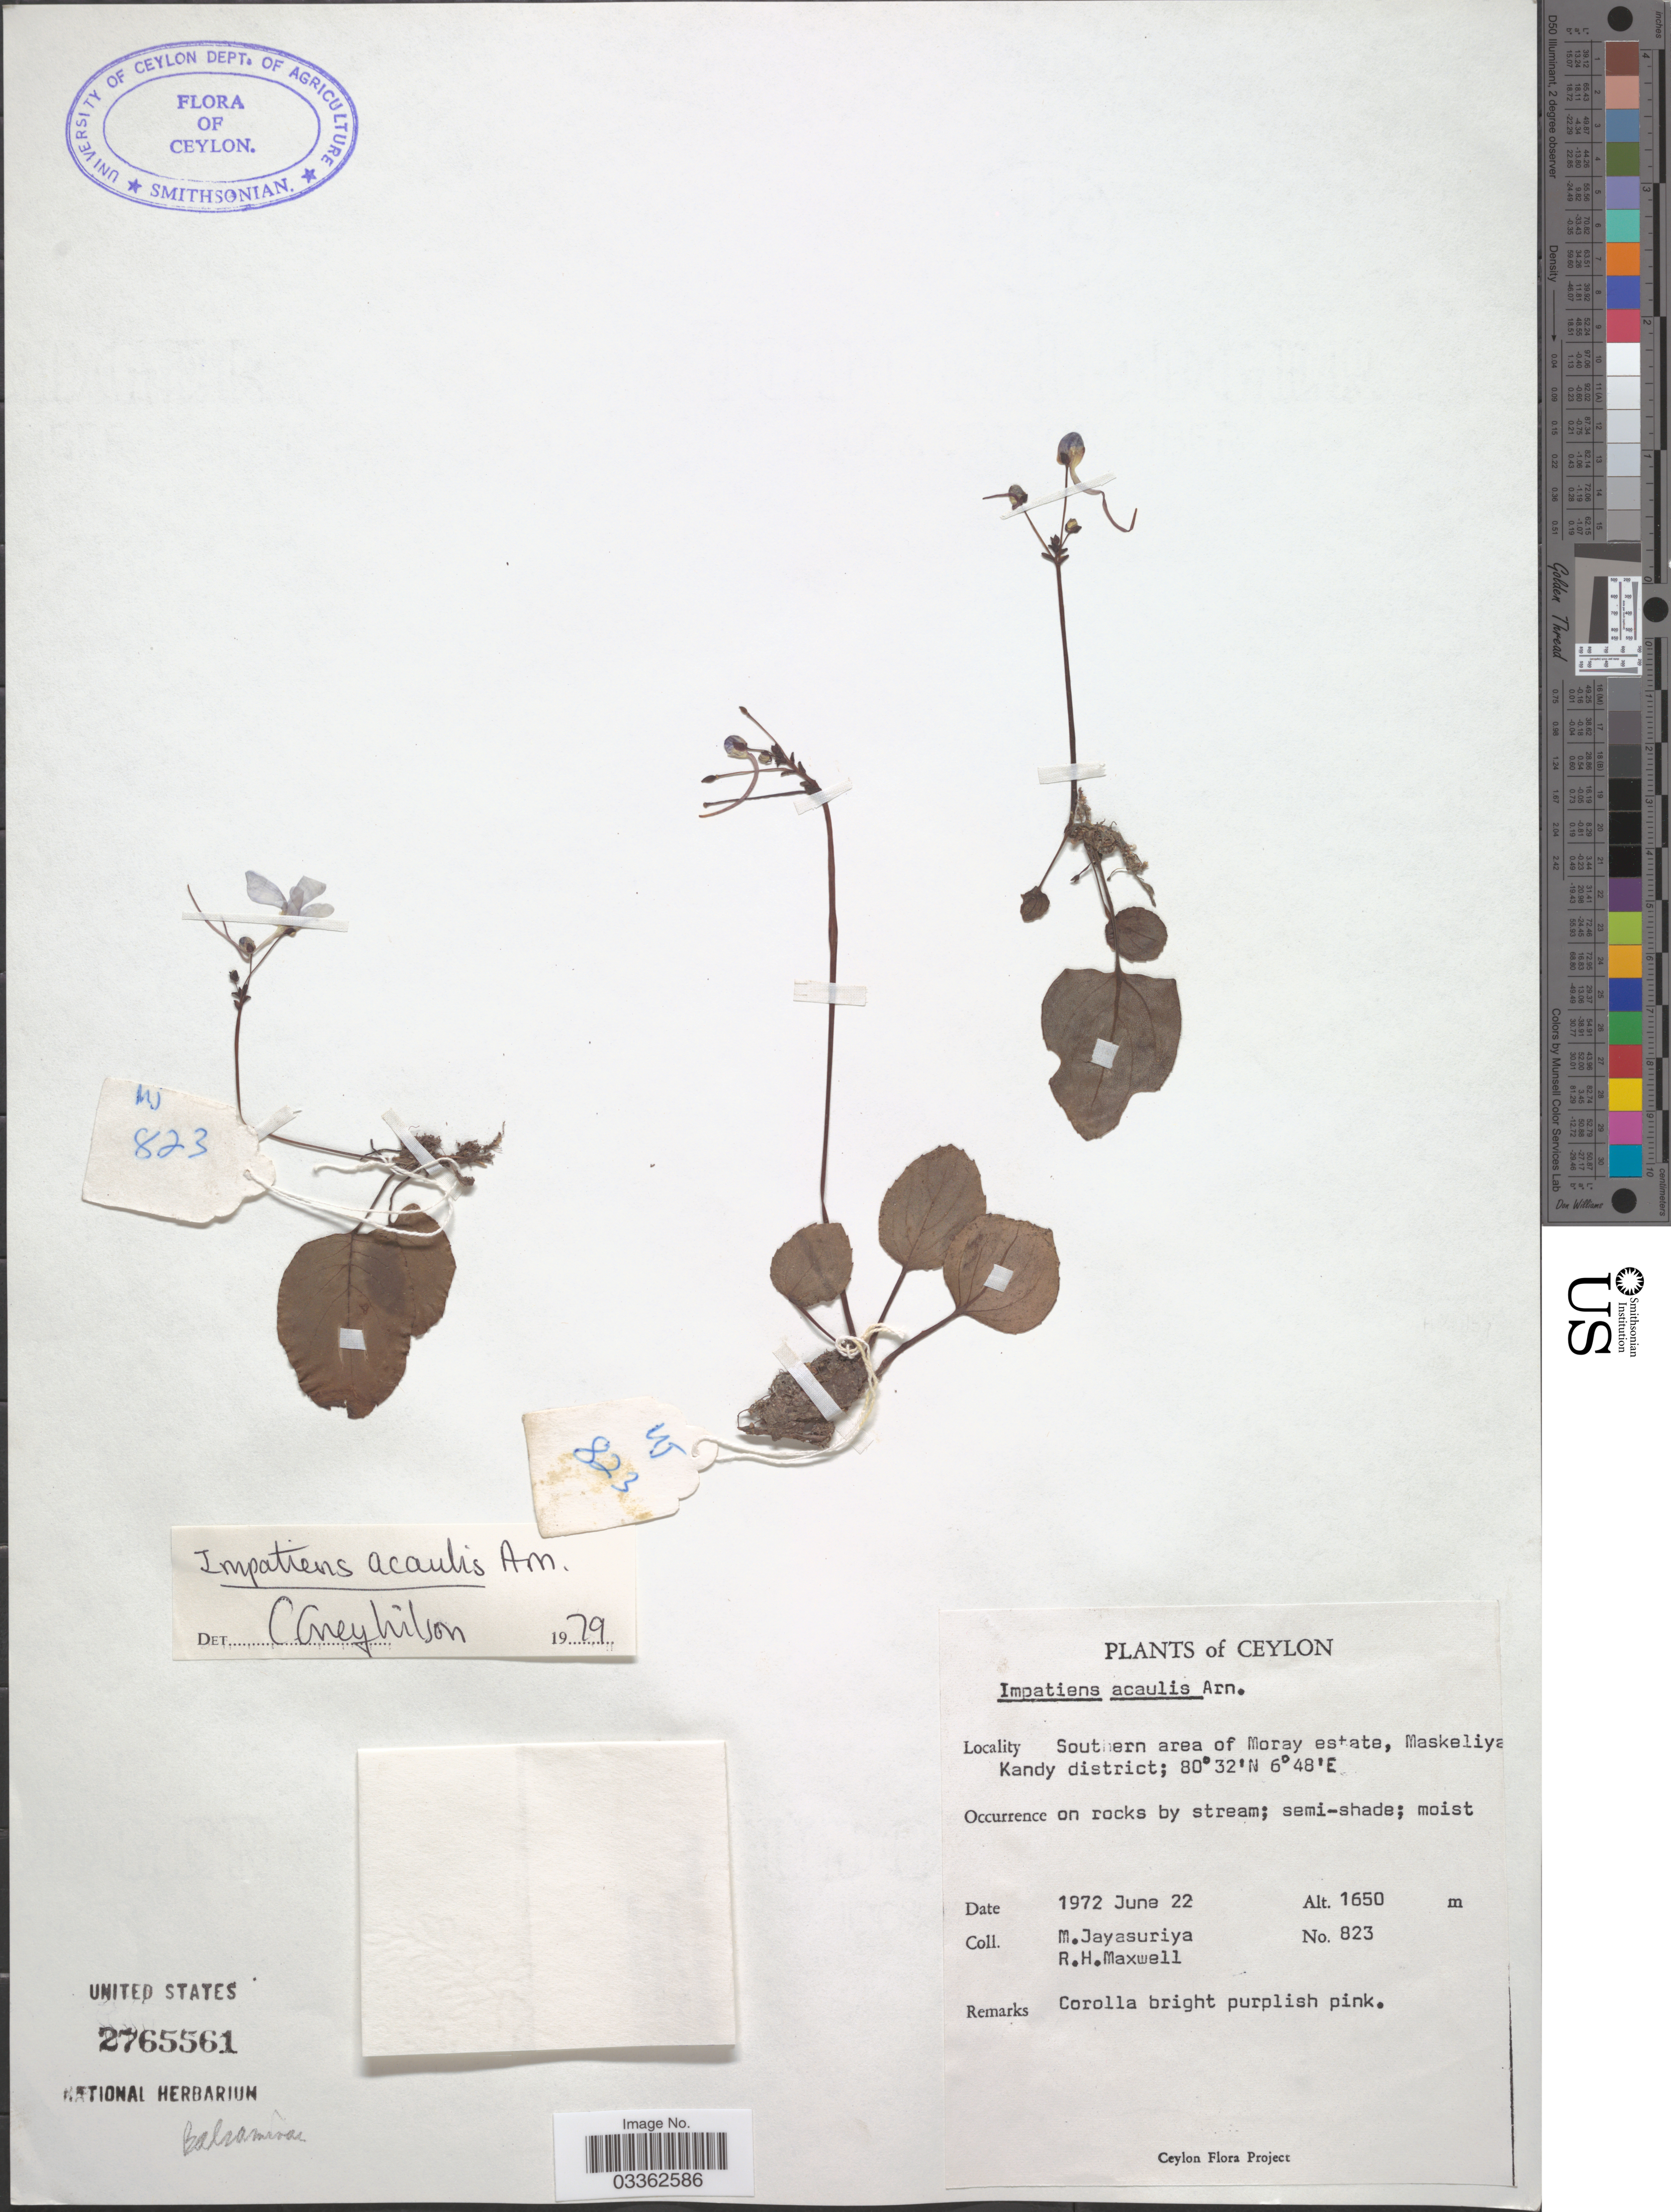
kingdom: Plantae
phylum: Tracheophyta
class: Magnoliopsida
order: Ericales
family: Balsaminaceae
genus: Impatiens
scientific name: Impatiens acaulis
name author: Arn.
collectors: M. Jayasuriya & R. Maxwell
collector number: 823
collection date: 1972-06-22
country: Sri Lanka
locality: Ceylon. Southern area of Moray estate, Maskeliya. Kandy District.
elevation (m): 1650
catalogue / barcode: US 2765561